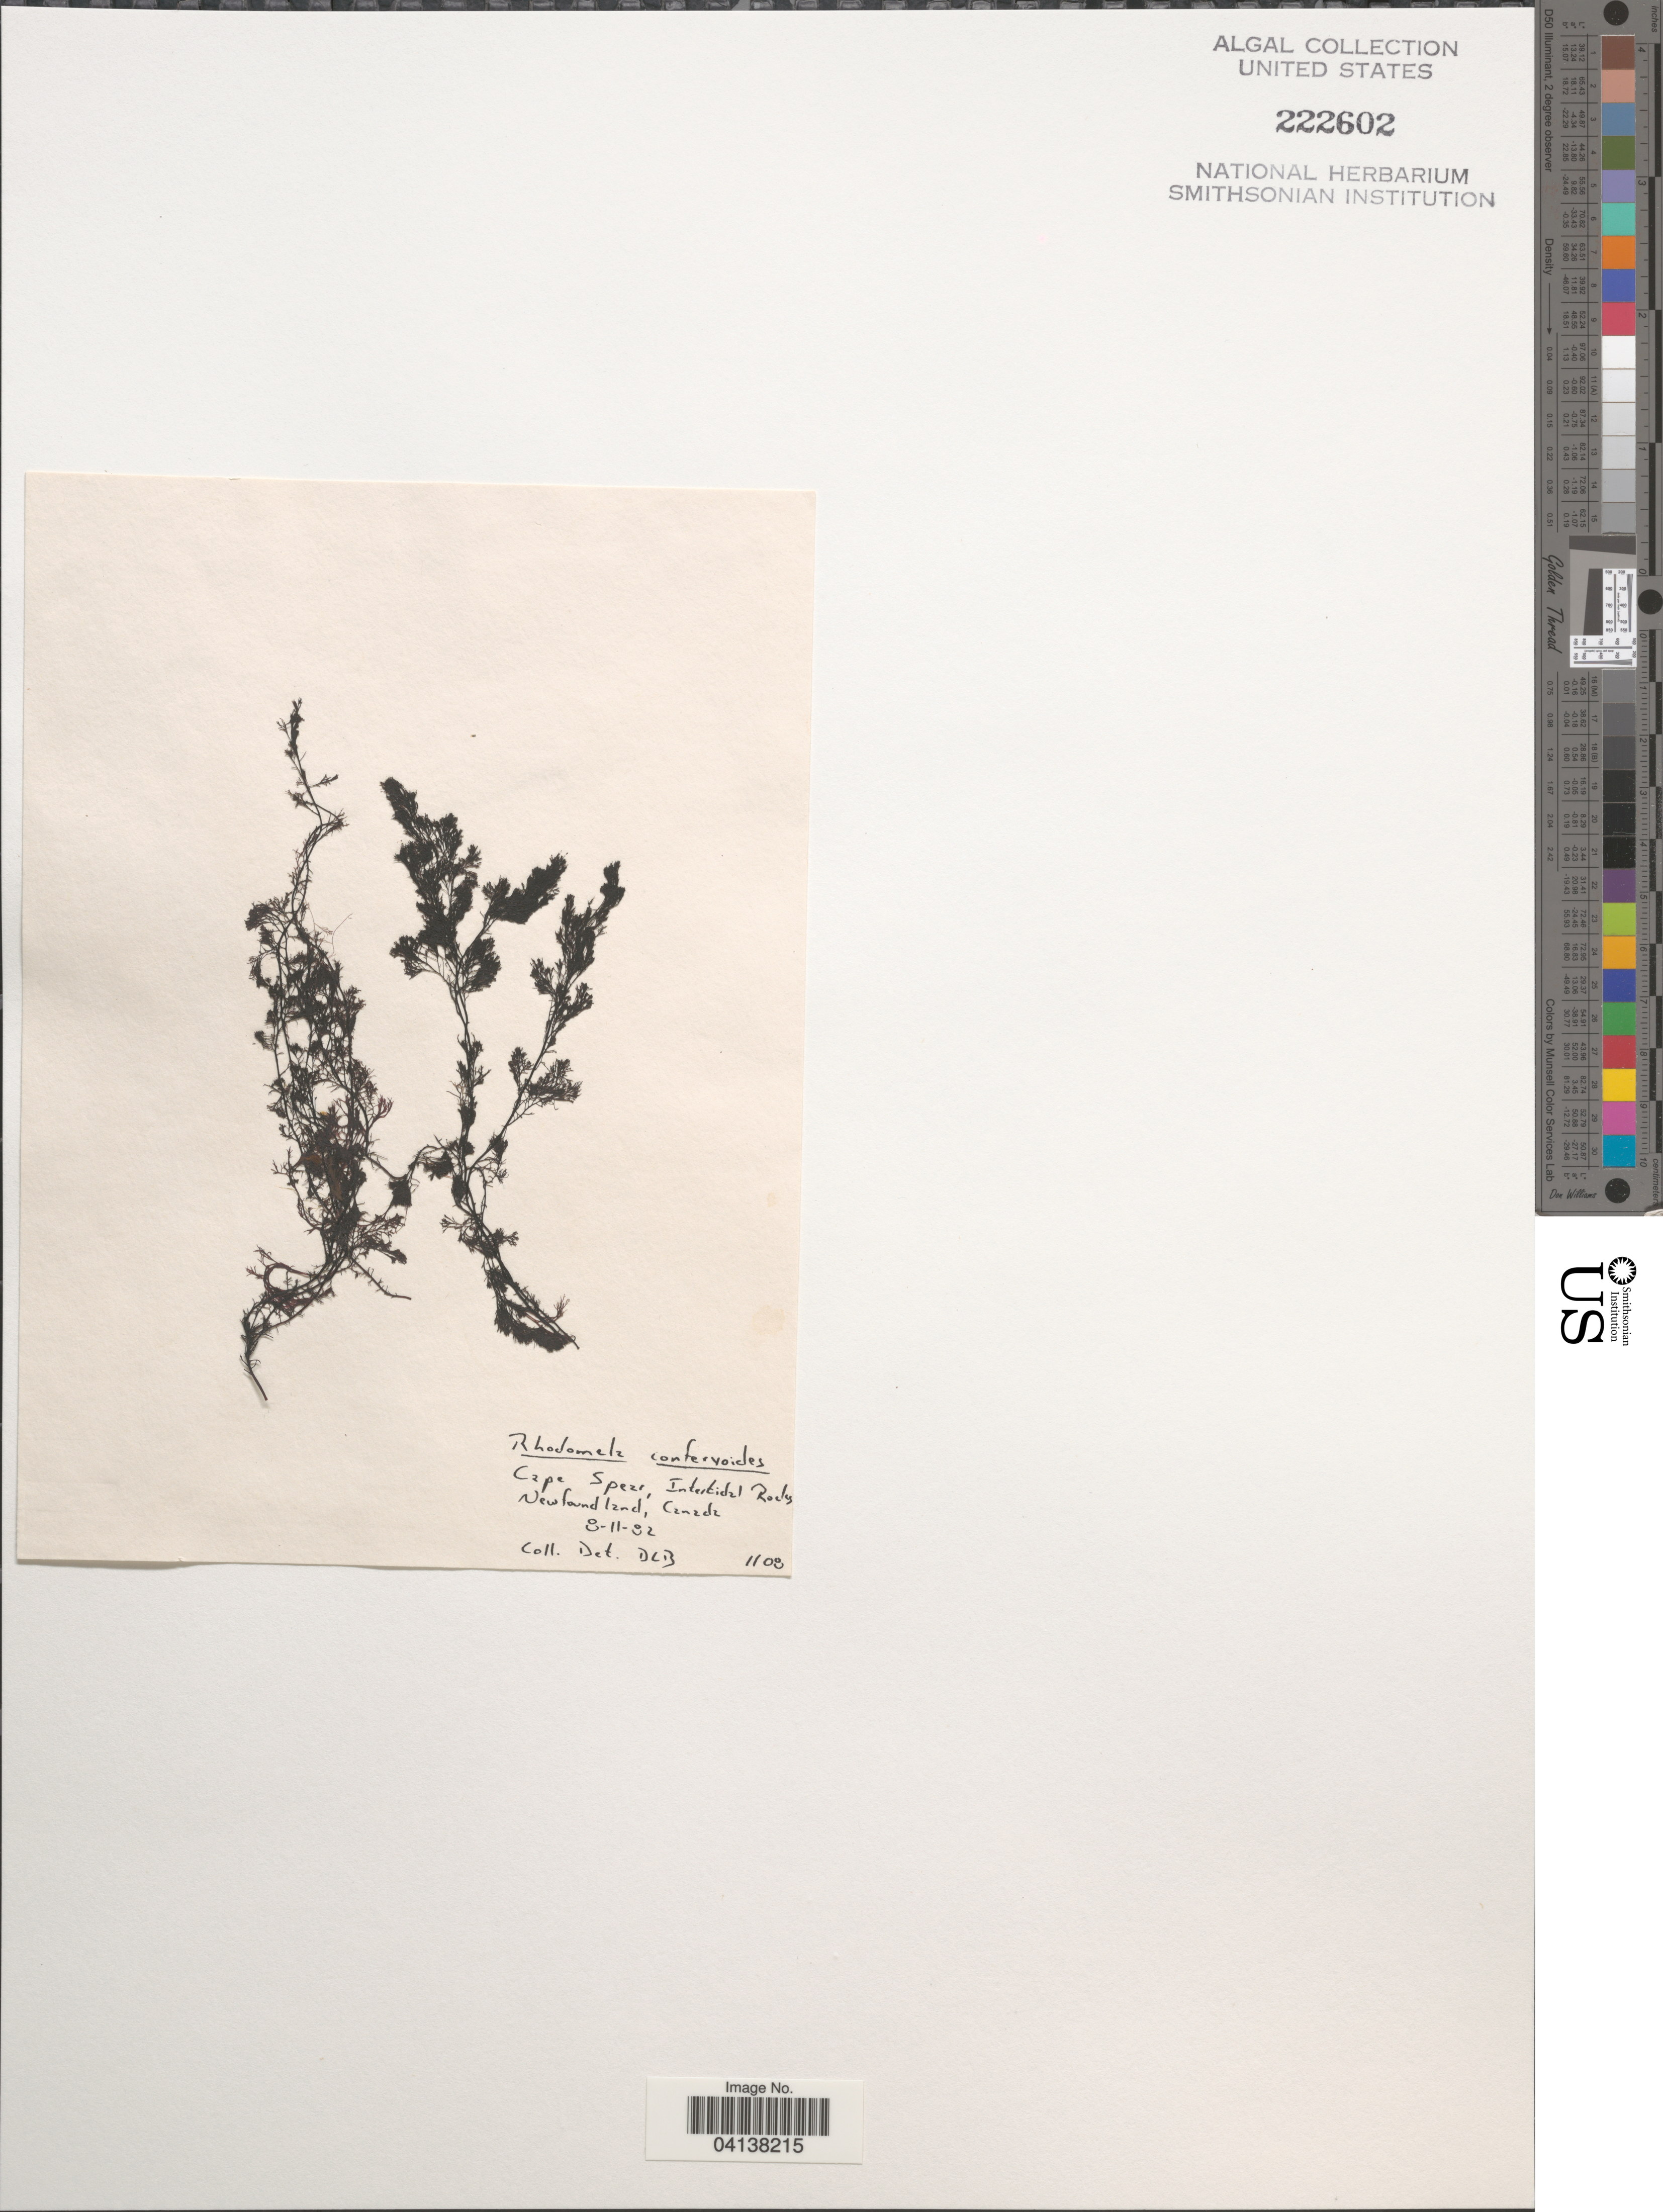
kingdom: Plantae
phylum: Rhodophyta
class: Florideophyceae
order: Ceramiales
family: Rhodomelaceae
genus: Rhodomela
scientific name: Rhodomela confervoides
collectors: D. L. B.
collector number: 1108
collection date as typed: Transcribed d/m/y: 8/11/82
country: Canada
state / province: Newfoundland and Labrador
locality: Cape Spear, Intertidal Rocks.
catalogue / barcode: US 222602